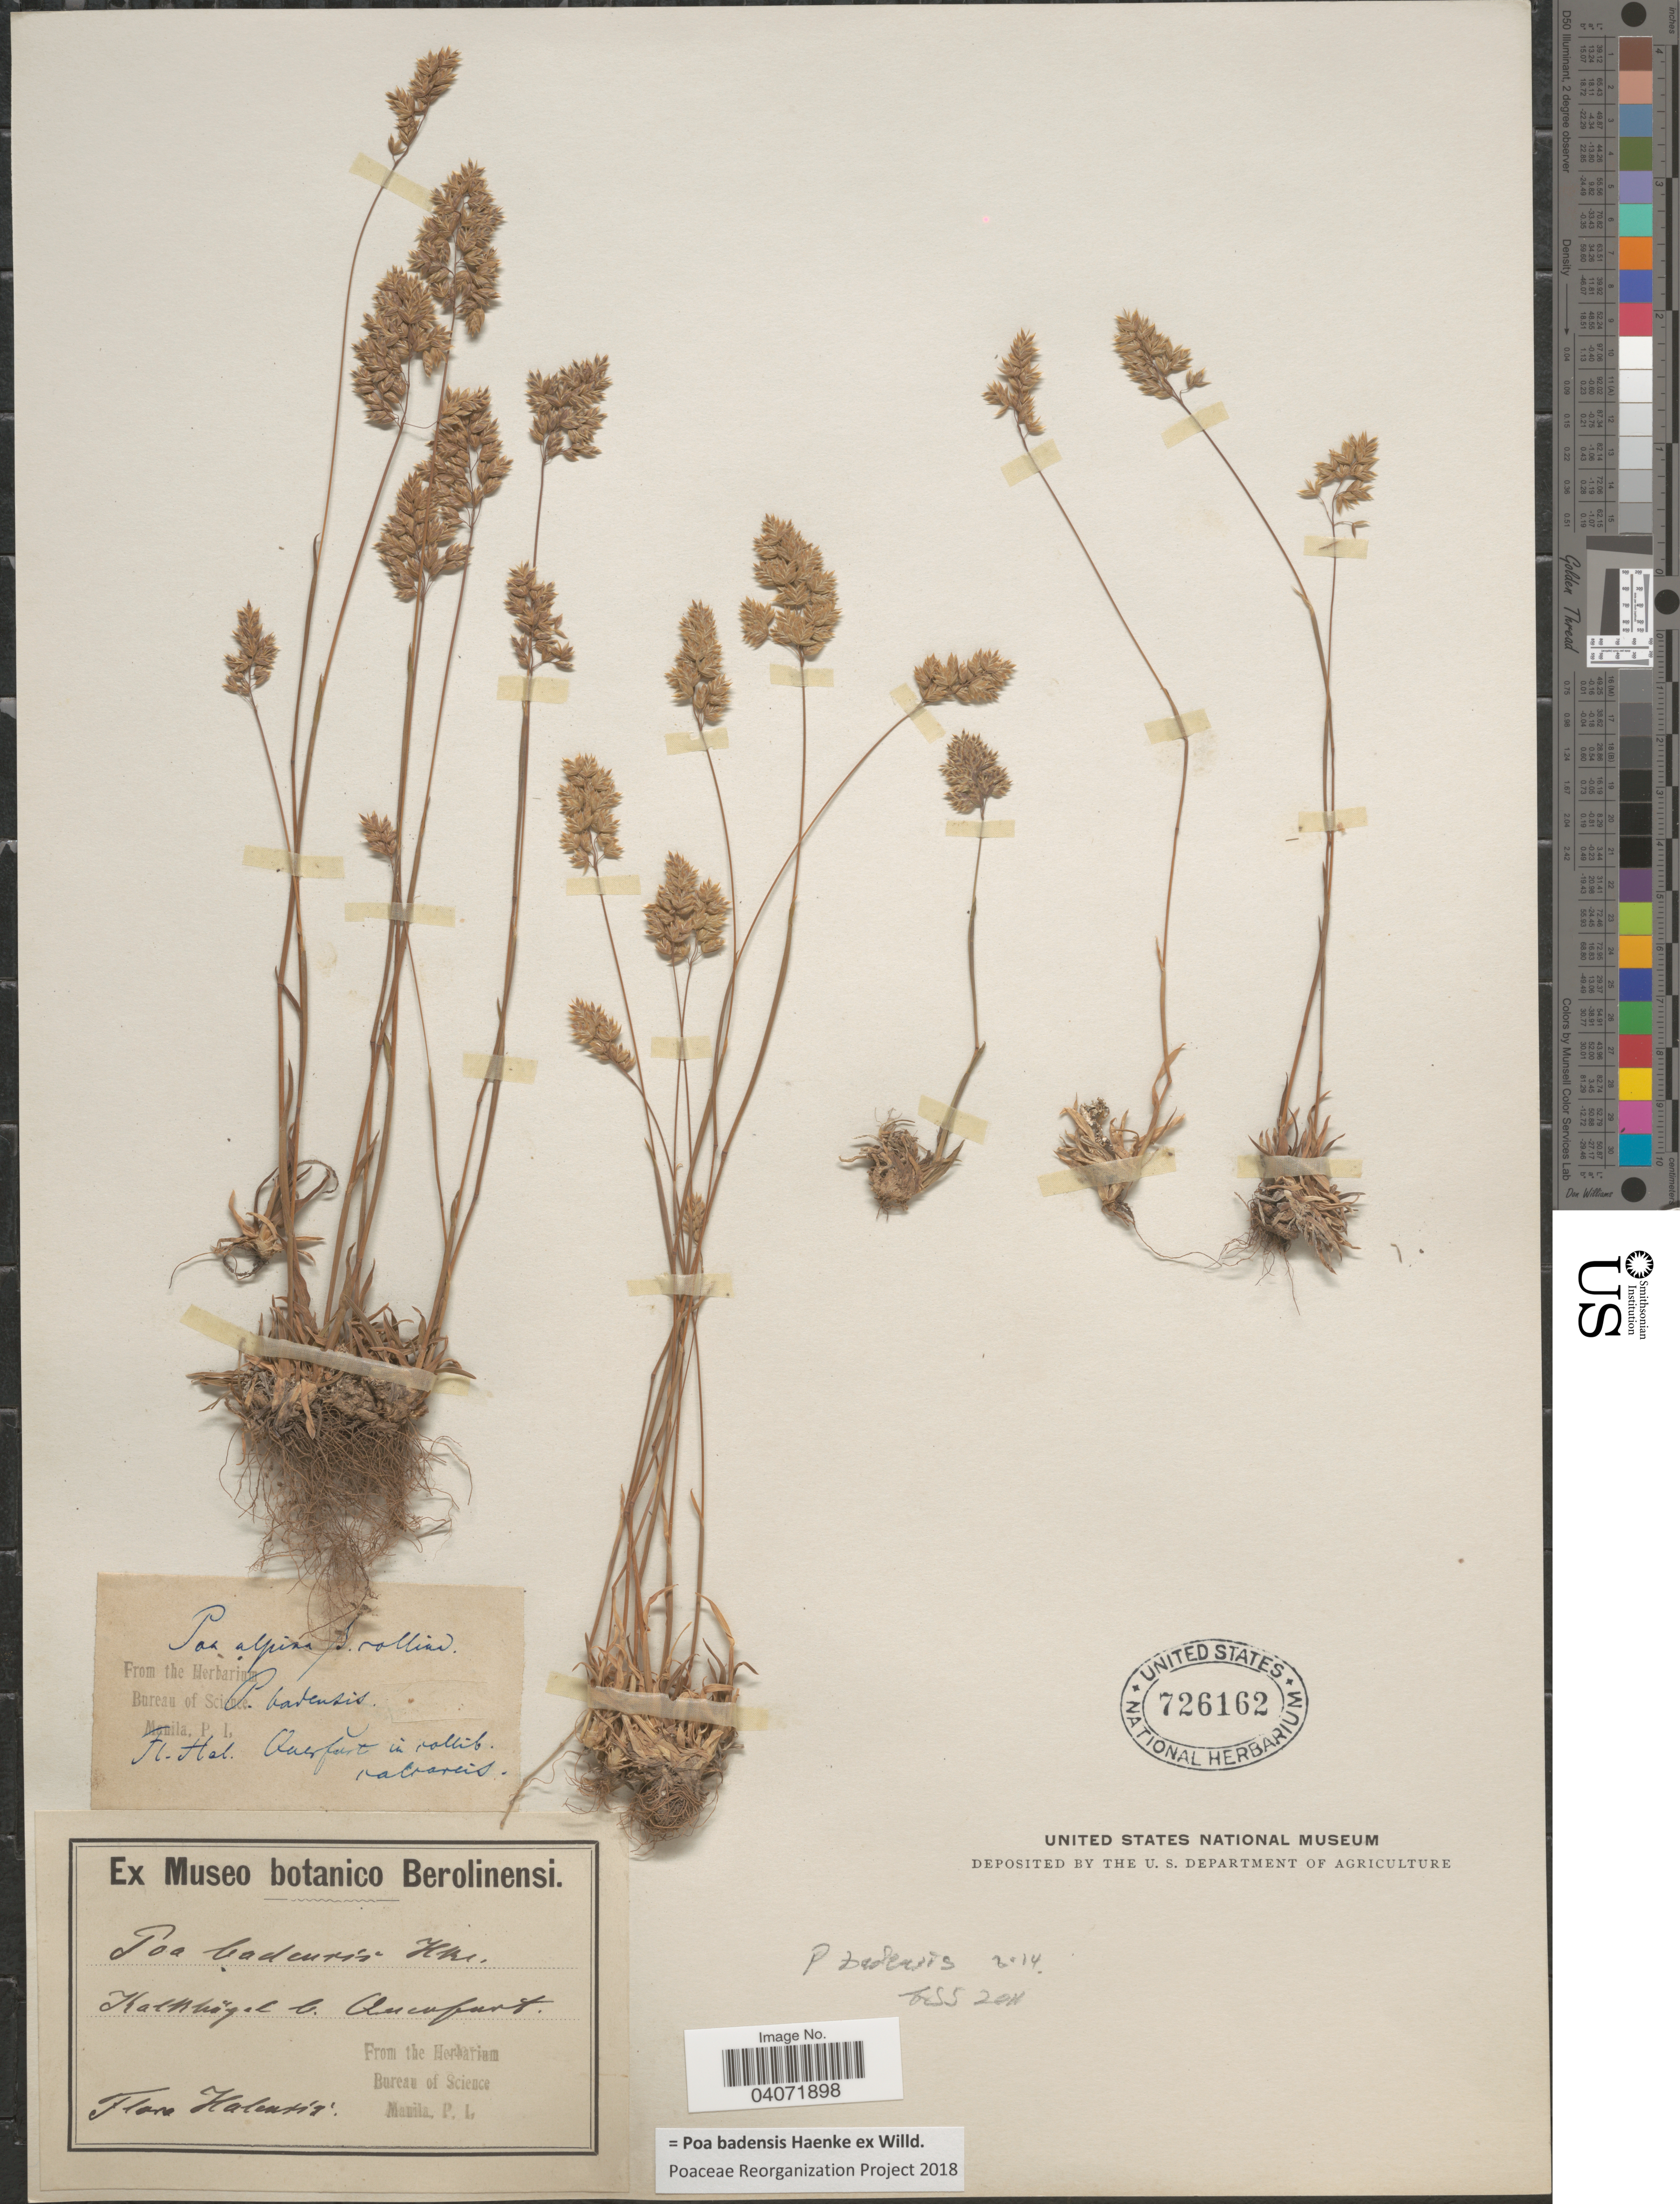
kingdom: Plantae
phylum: Tracheophyta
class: Liliopsida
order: Poales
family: Poaceae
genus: Poa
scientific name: Poa badensis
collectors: ex Museo Botanico Berolinensi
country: Germany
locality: Kalkhãgel b.Querfurt. Flora Halensis. [interpreted]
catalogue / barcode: US 726162